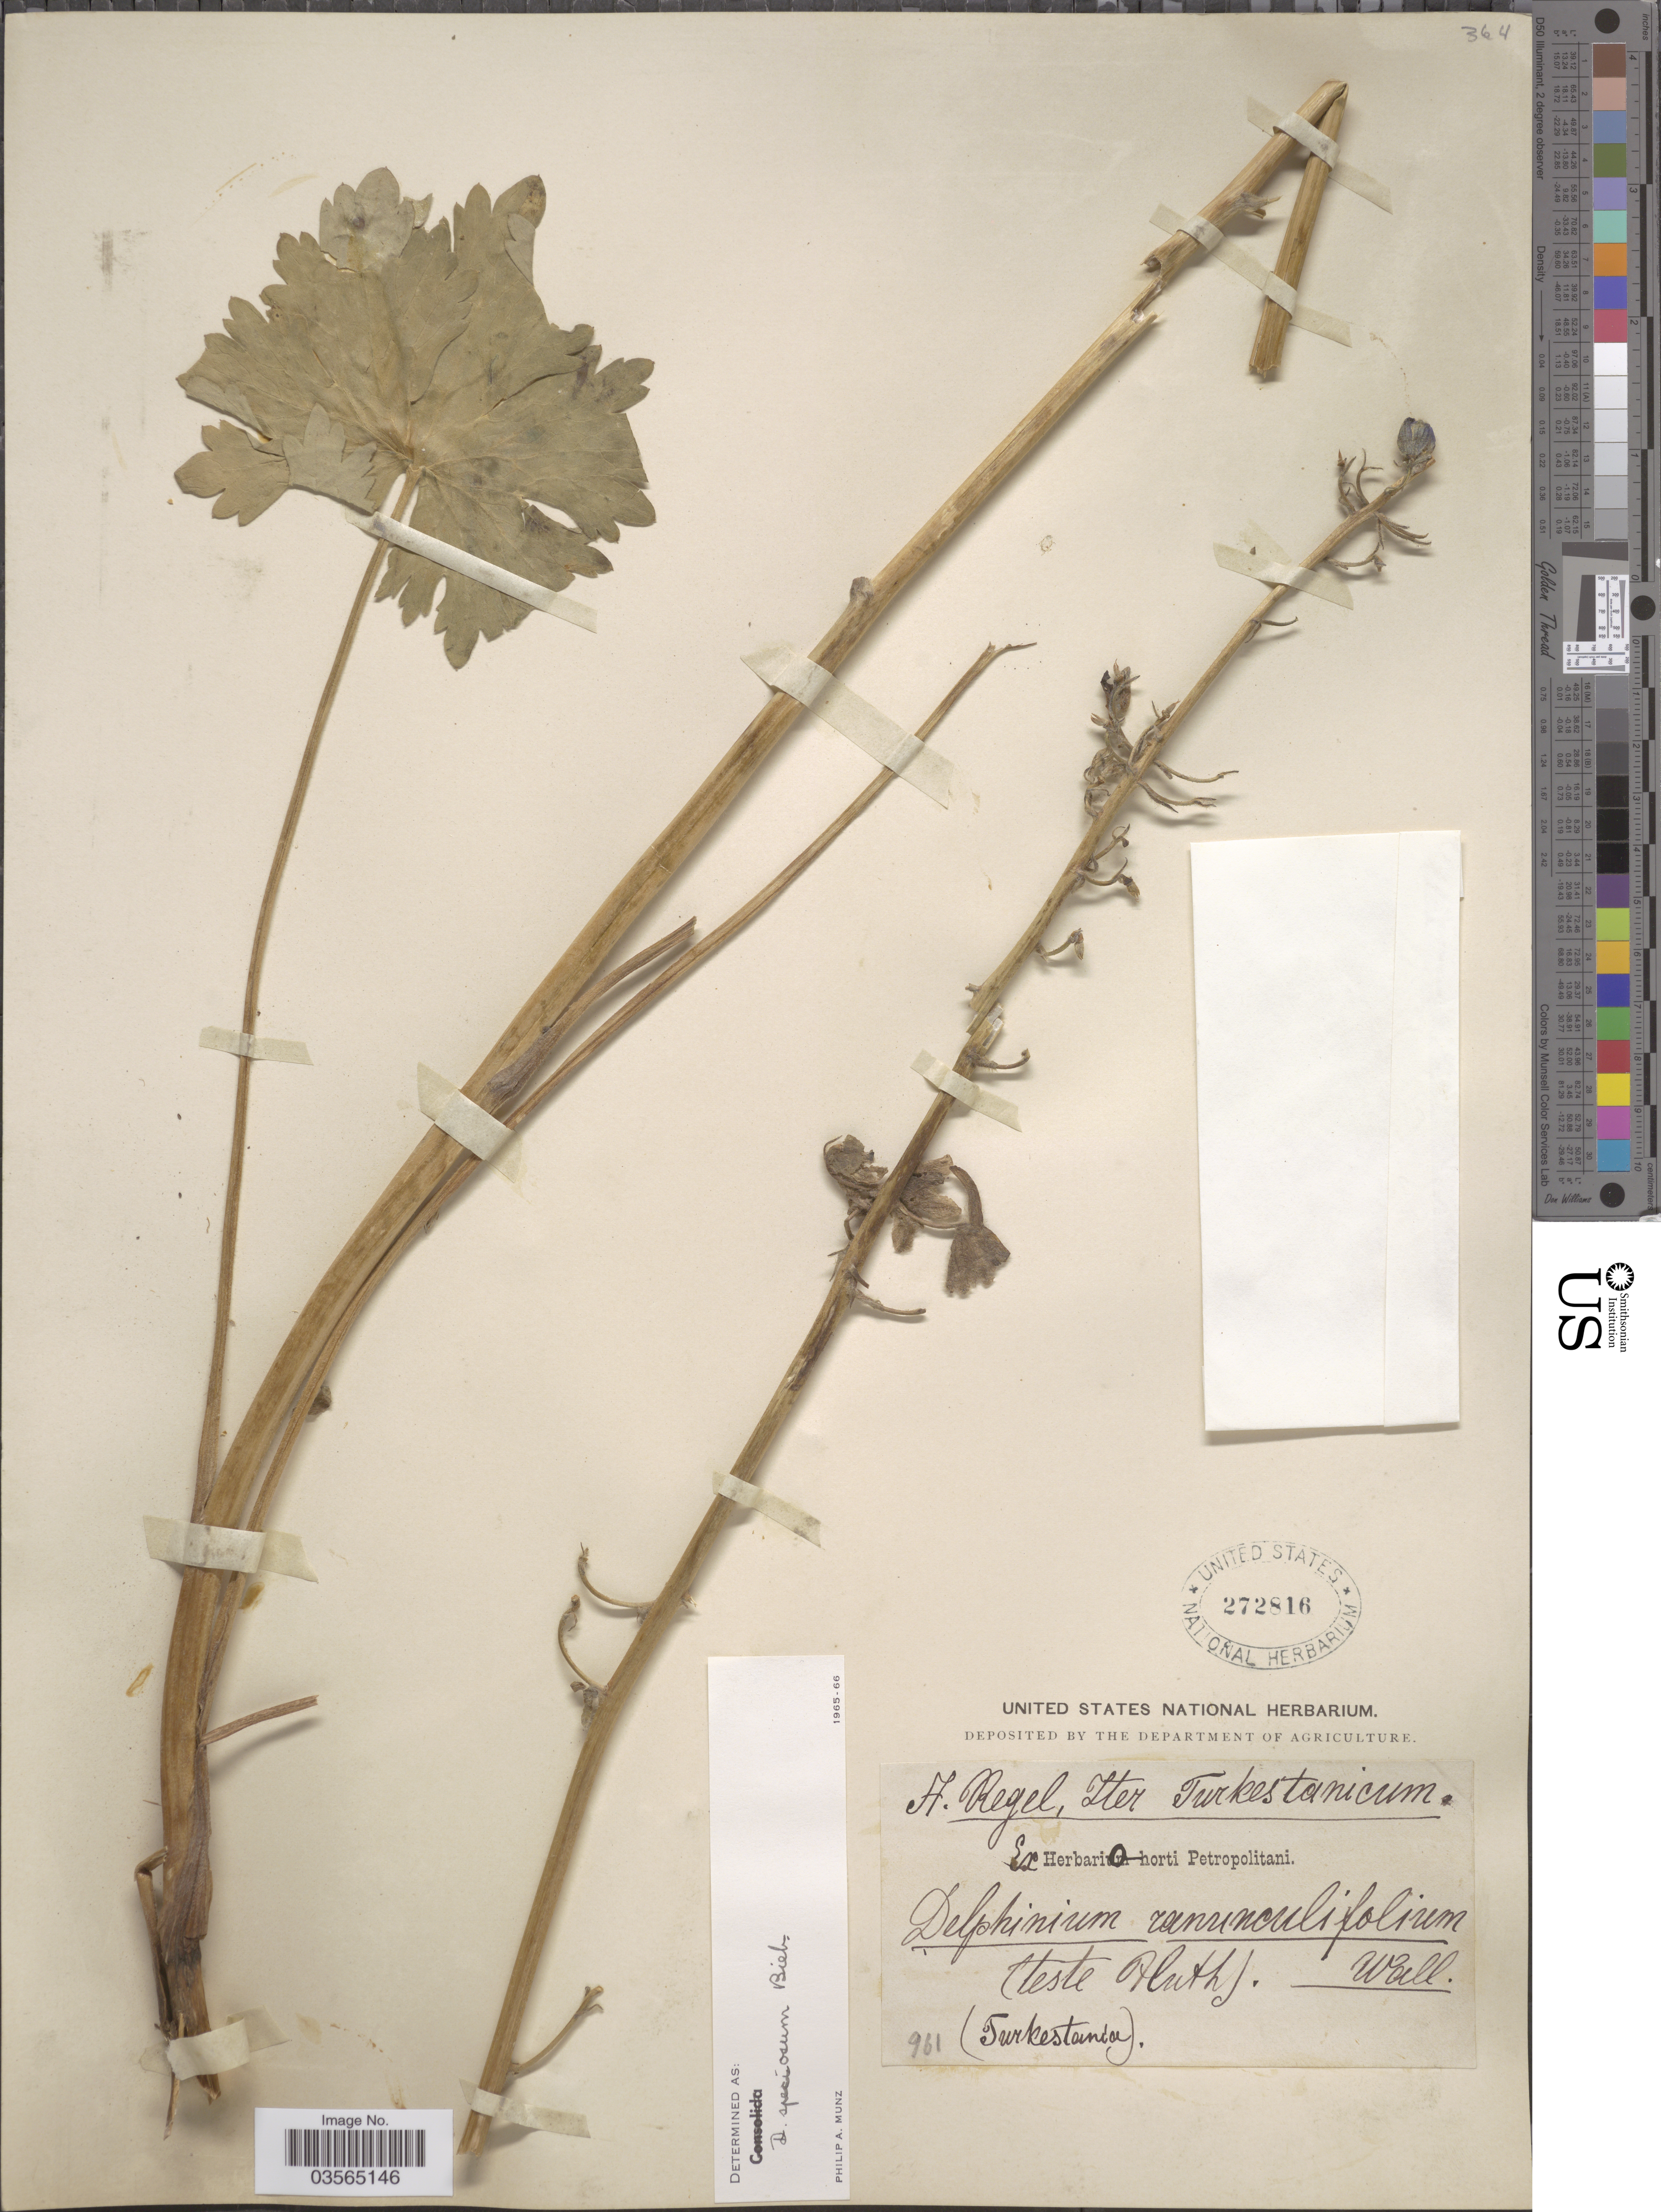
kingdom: Plantae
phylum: Tracheophyta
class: Magnoliopsida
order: Ranunculales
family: Ranunculaceae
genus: Delphinium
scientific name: Delphinium souliei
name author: Franch.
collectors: A. Regel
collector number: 961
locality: Iter Turkestanicum. (Turkestania).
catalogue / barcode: US 272816